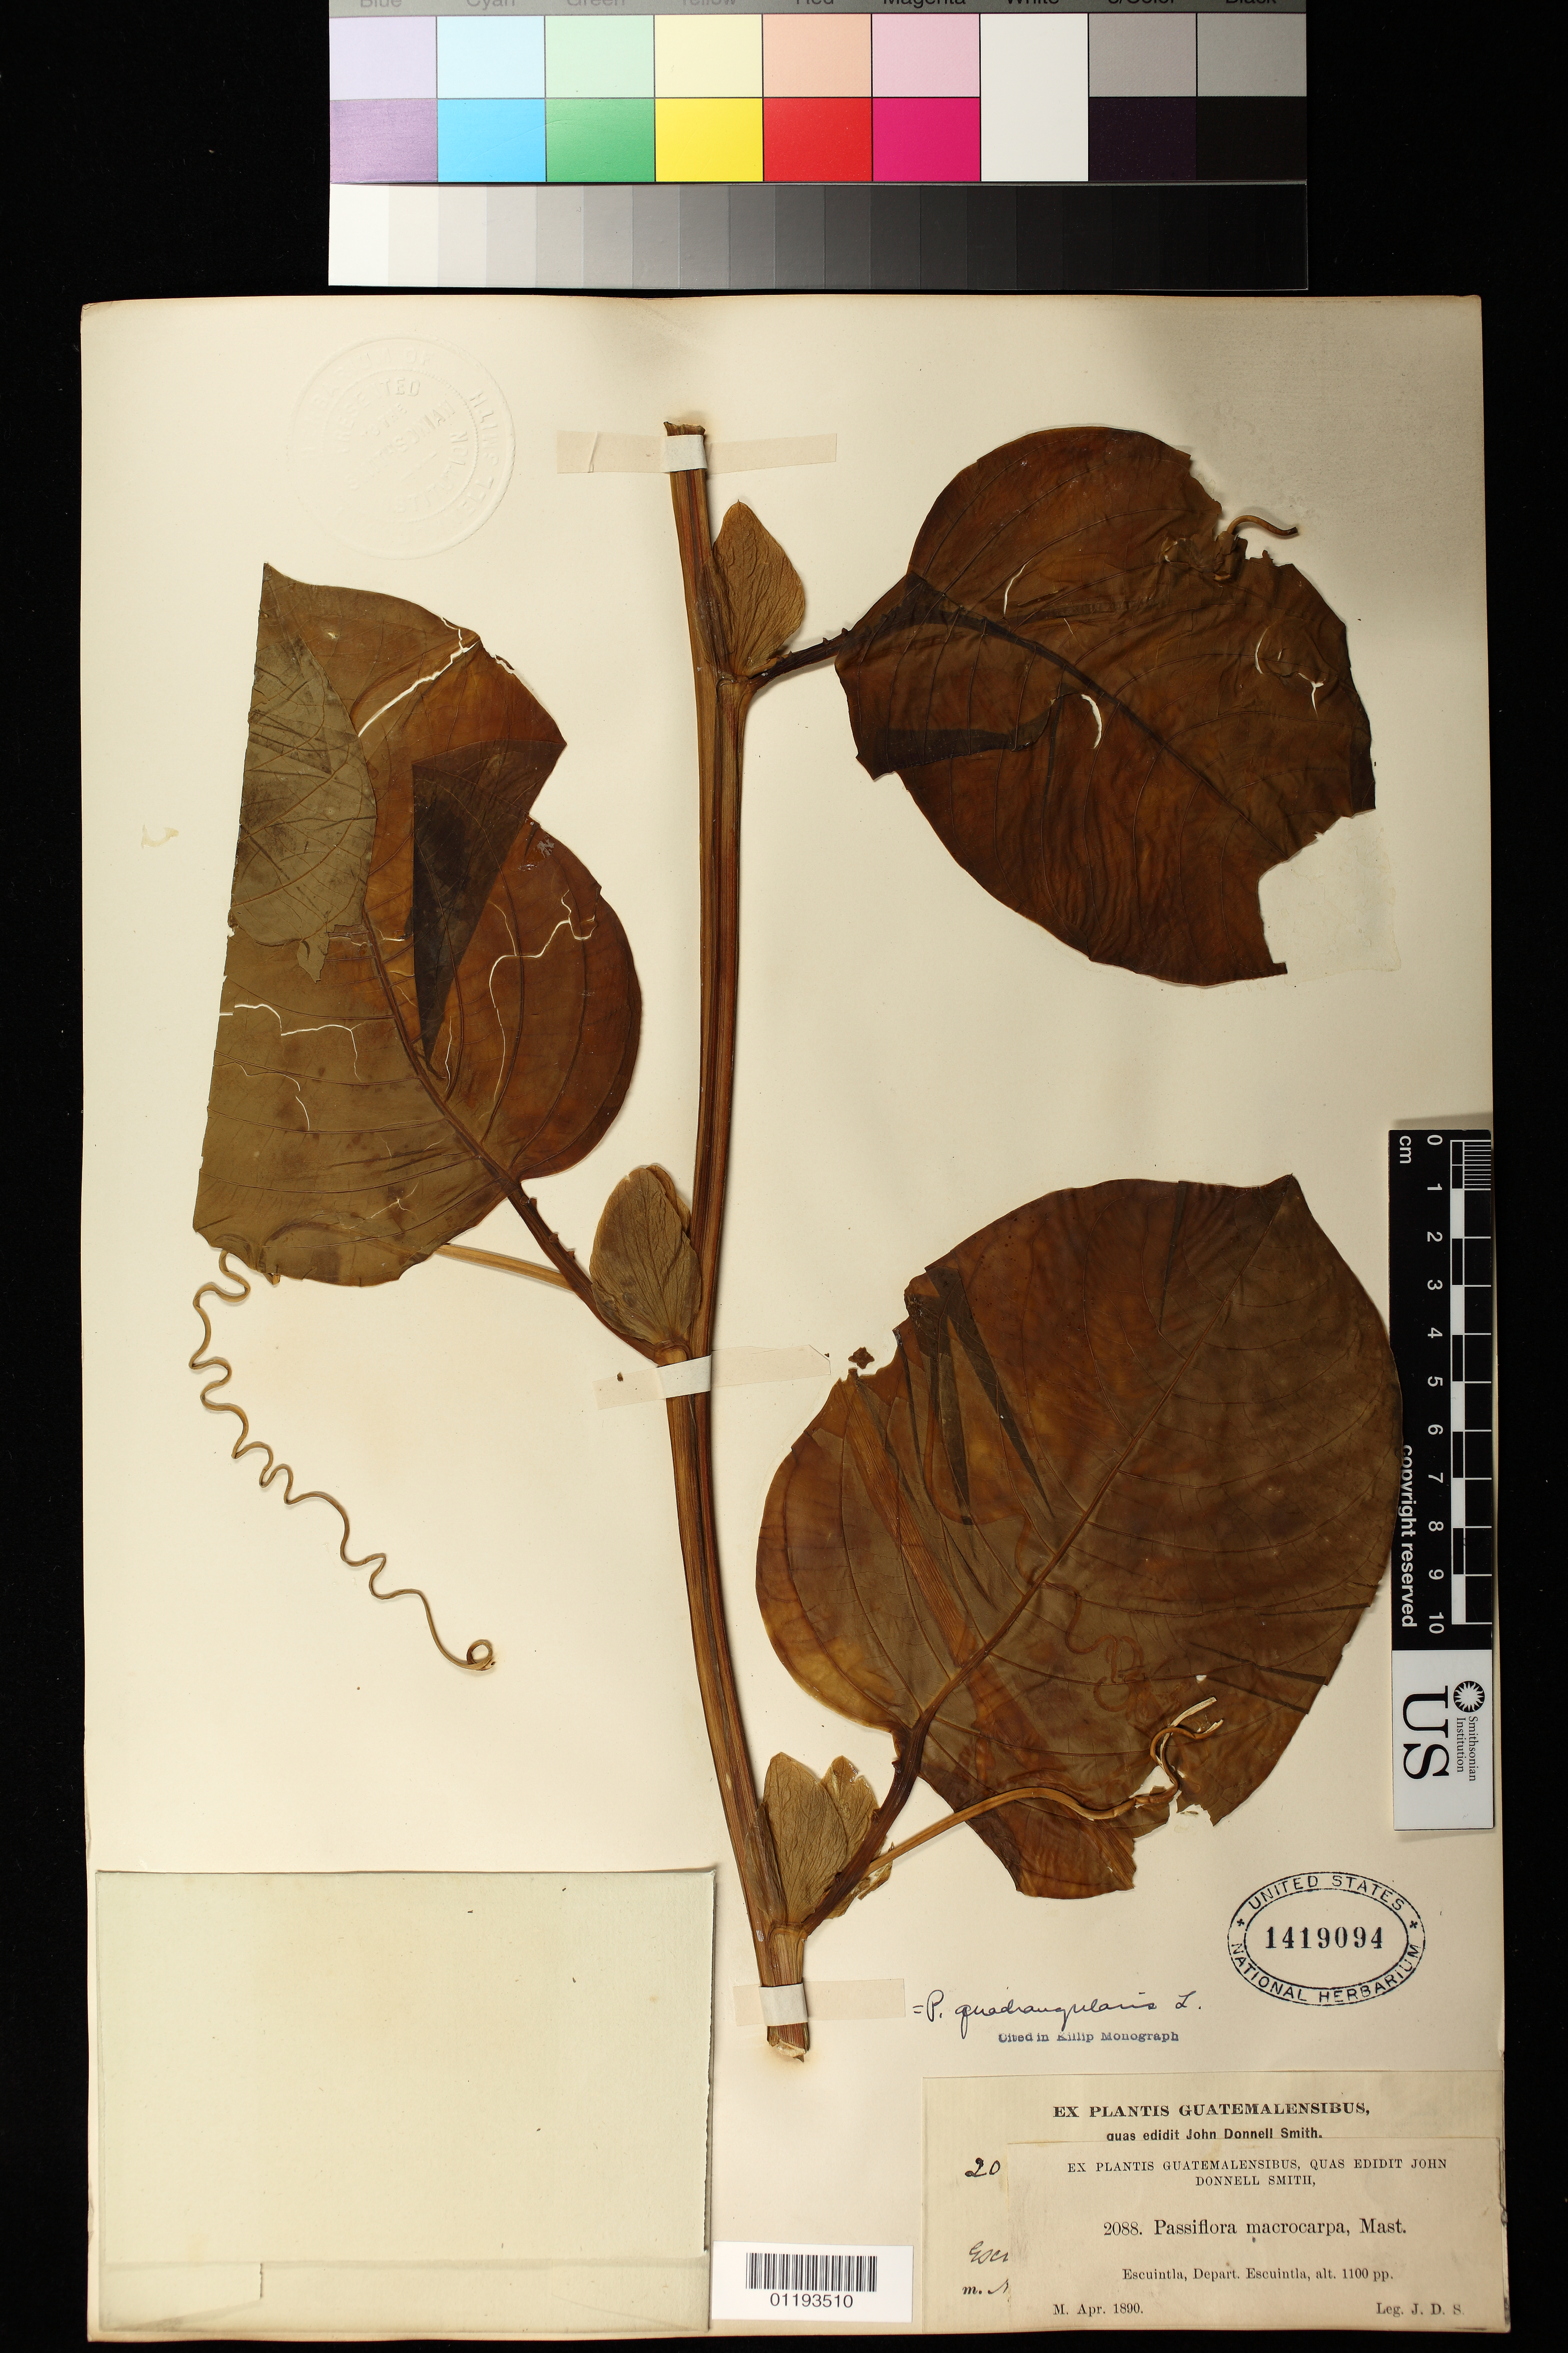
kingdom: Plantae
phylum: Tracheophyta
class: Magnoliopsida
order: Malpighiales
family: Passifloraceae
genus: Passiflora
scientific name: Passiflora quadrangularis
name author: L.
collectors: J. Donnell Smith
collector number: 2088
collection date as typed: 1890-04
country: Guatemala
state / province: Escuintla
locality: Escuintla, Depart. Escuintla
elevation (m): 91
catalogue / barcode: US 1419094